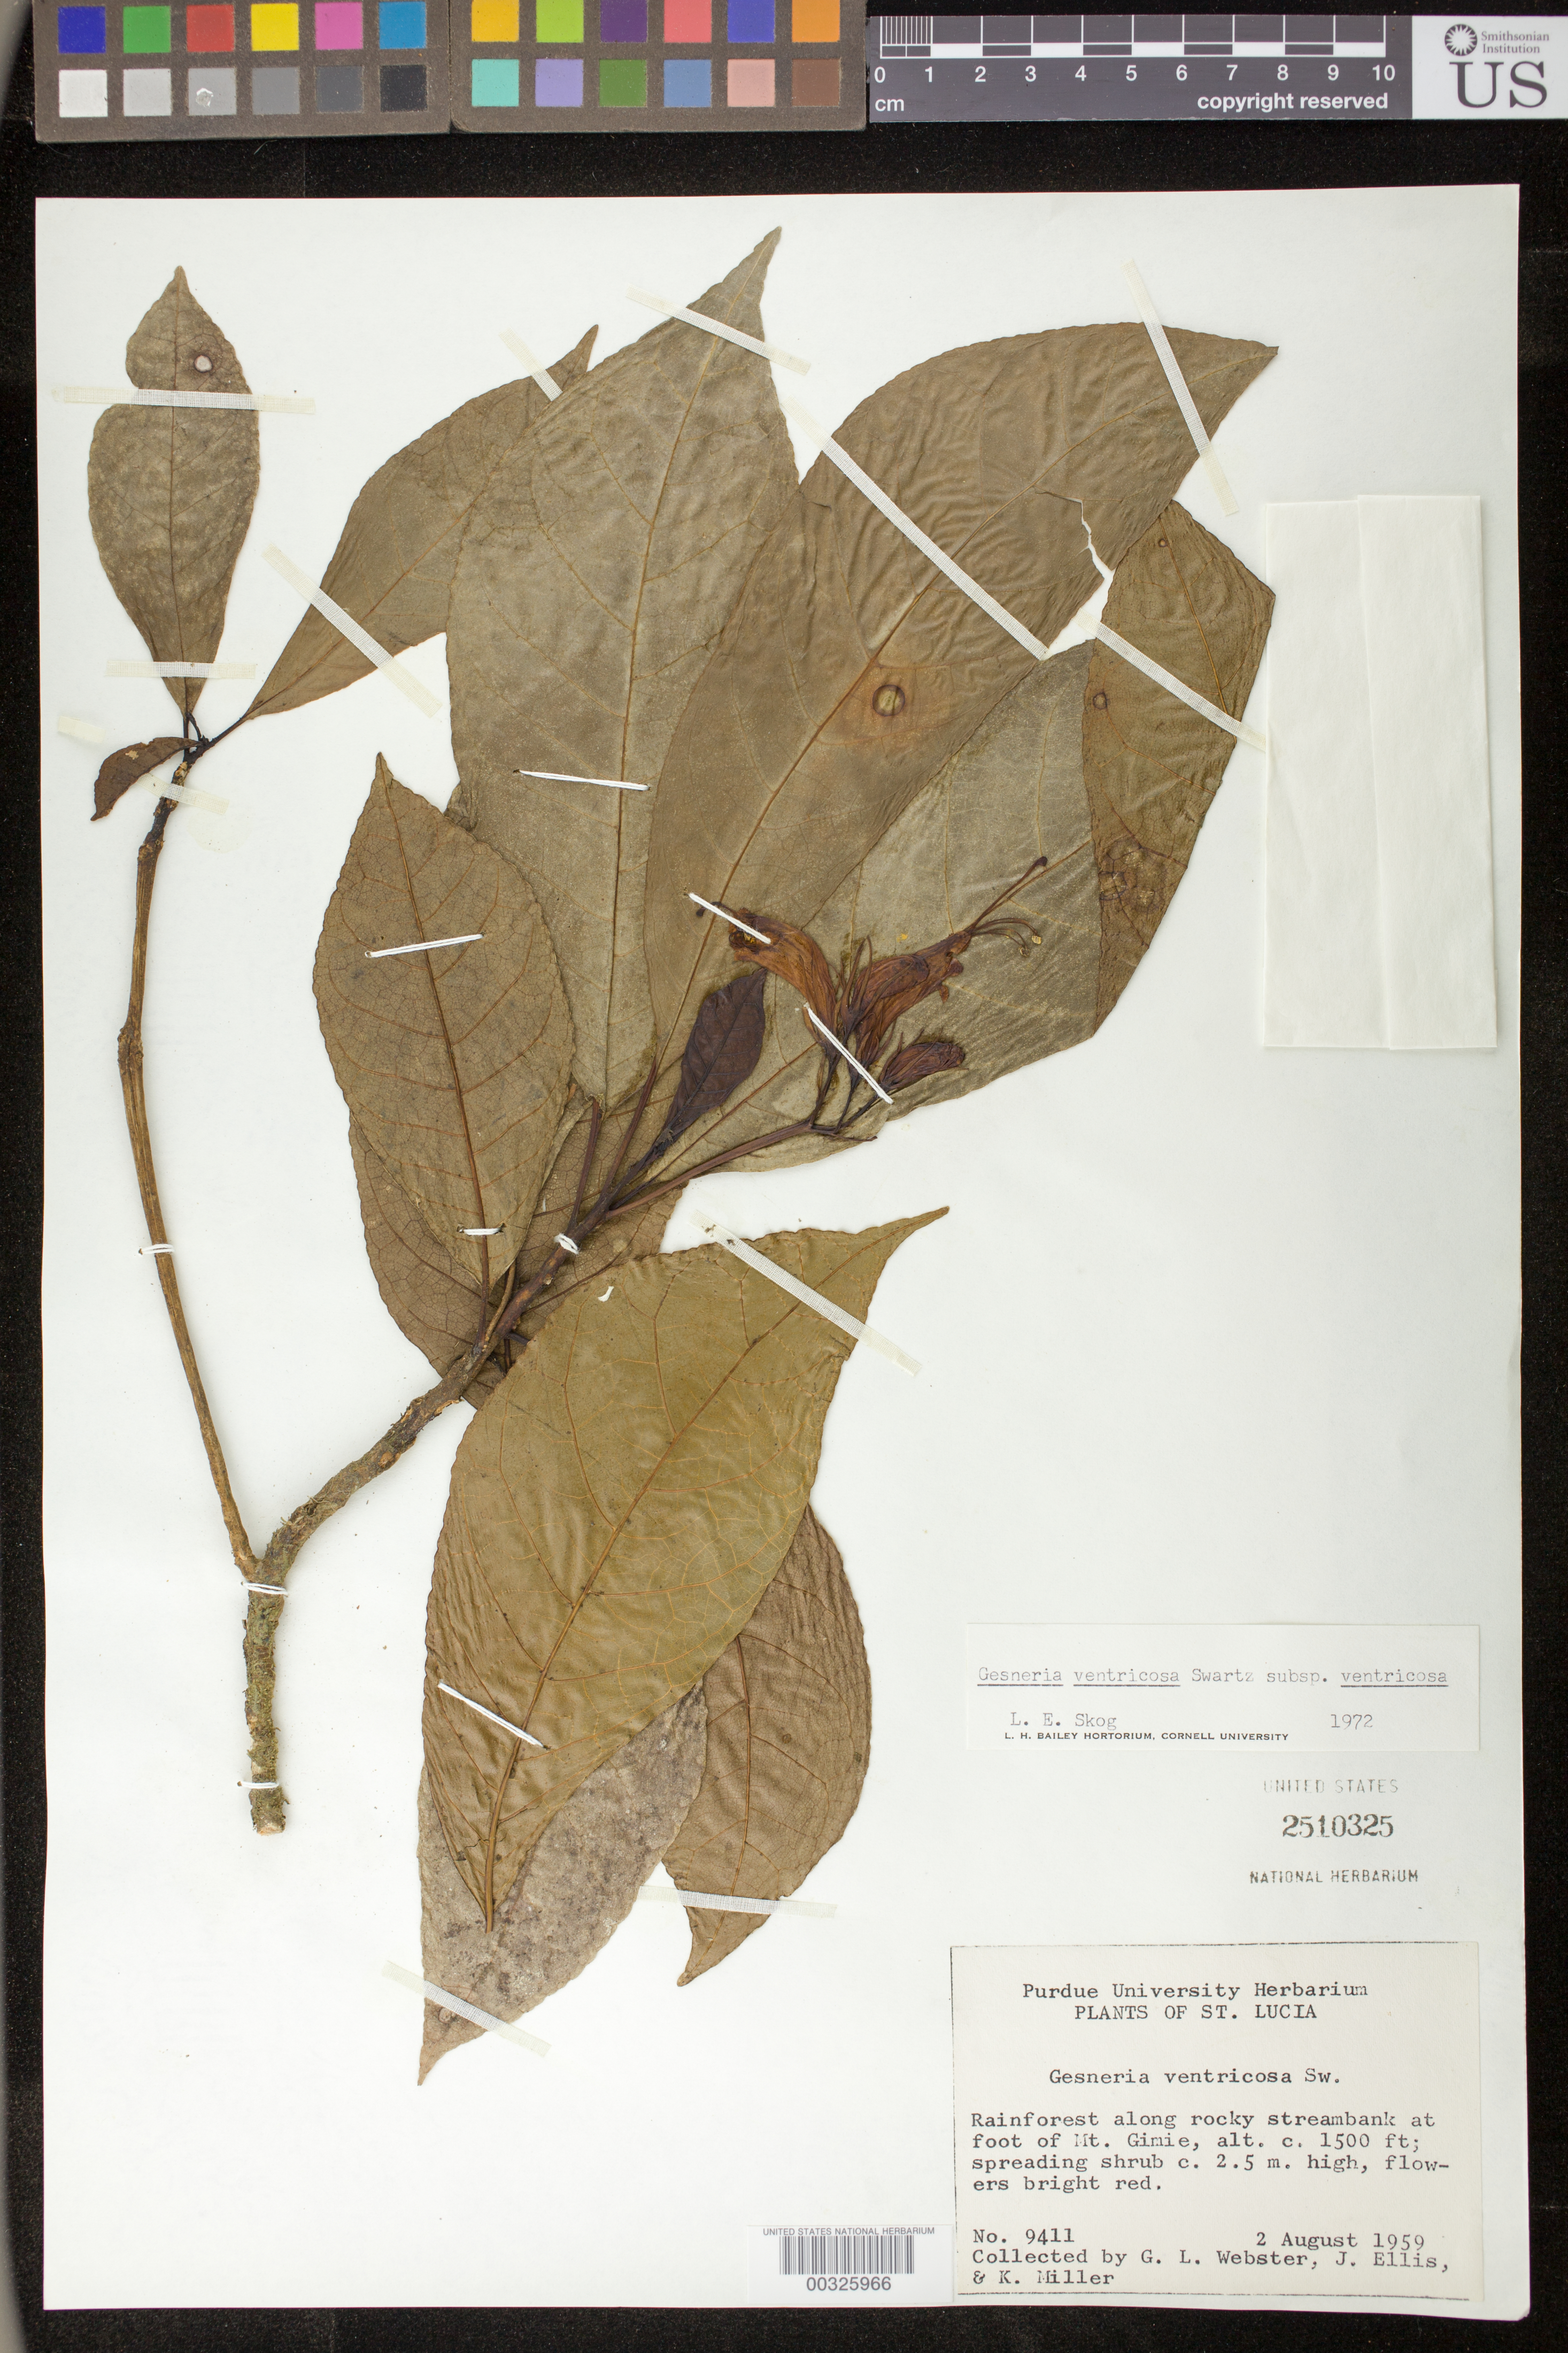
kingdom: Plantae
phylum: Tracheophyta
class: Magnoliopsida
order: Lamiales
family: Gesneriaceae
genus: Gesneria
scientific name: Gesneria ventricosa subsp. ventricosa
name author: Sw.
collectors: G. L. Webster, J. Ellis & K. Miller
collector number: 9411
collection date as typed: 02 Aug 1959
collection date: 1959-08-02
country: St. Lucia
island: St. Lucia I.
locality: At foot of Mt Gimie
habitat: Rainforest along rocky streambank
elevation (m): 457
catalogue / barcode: US 2510325